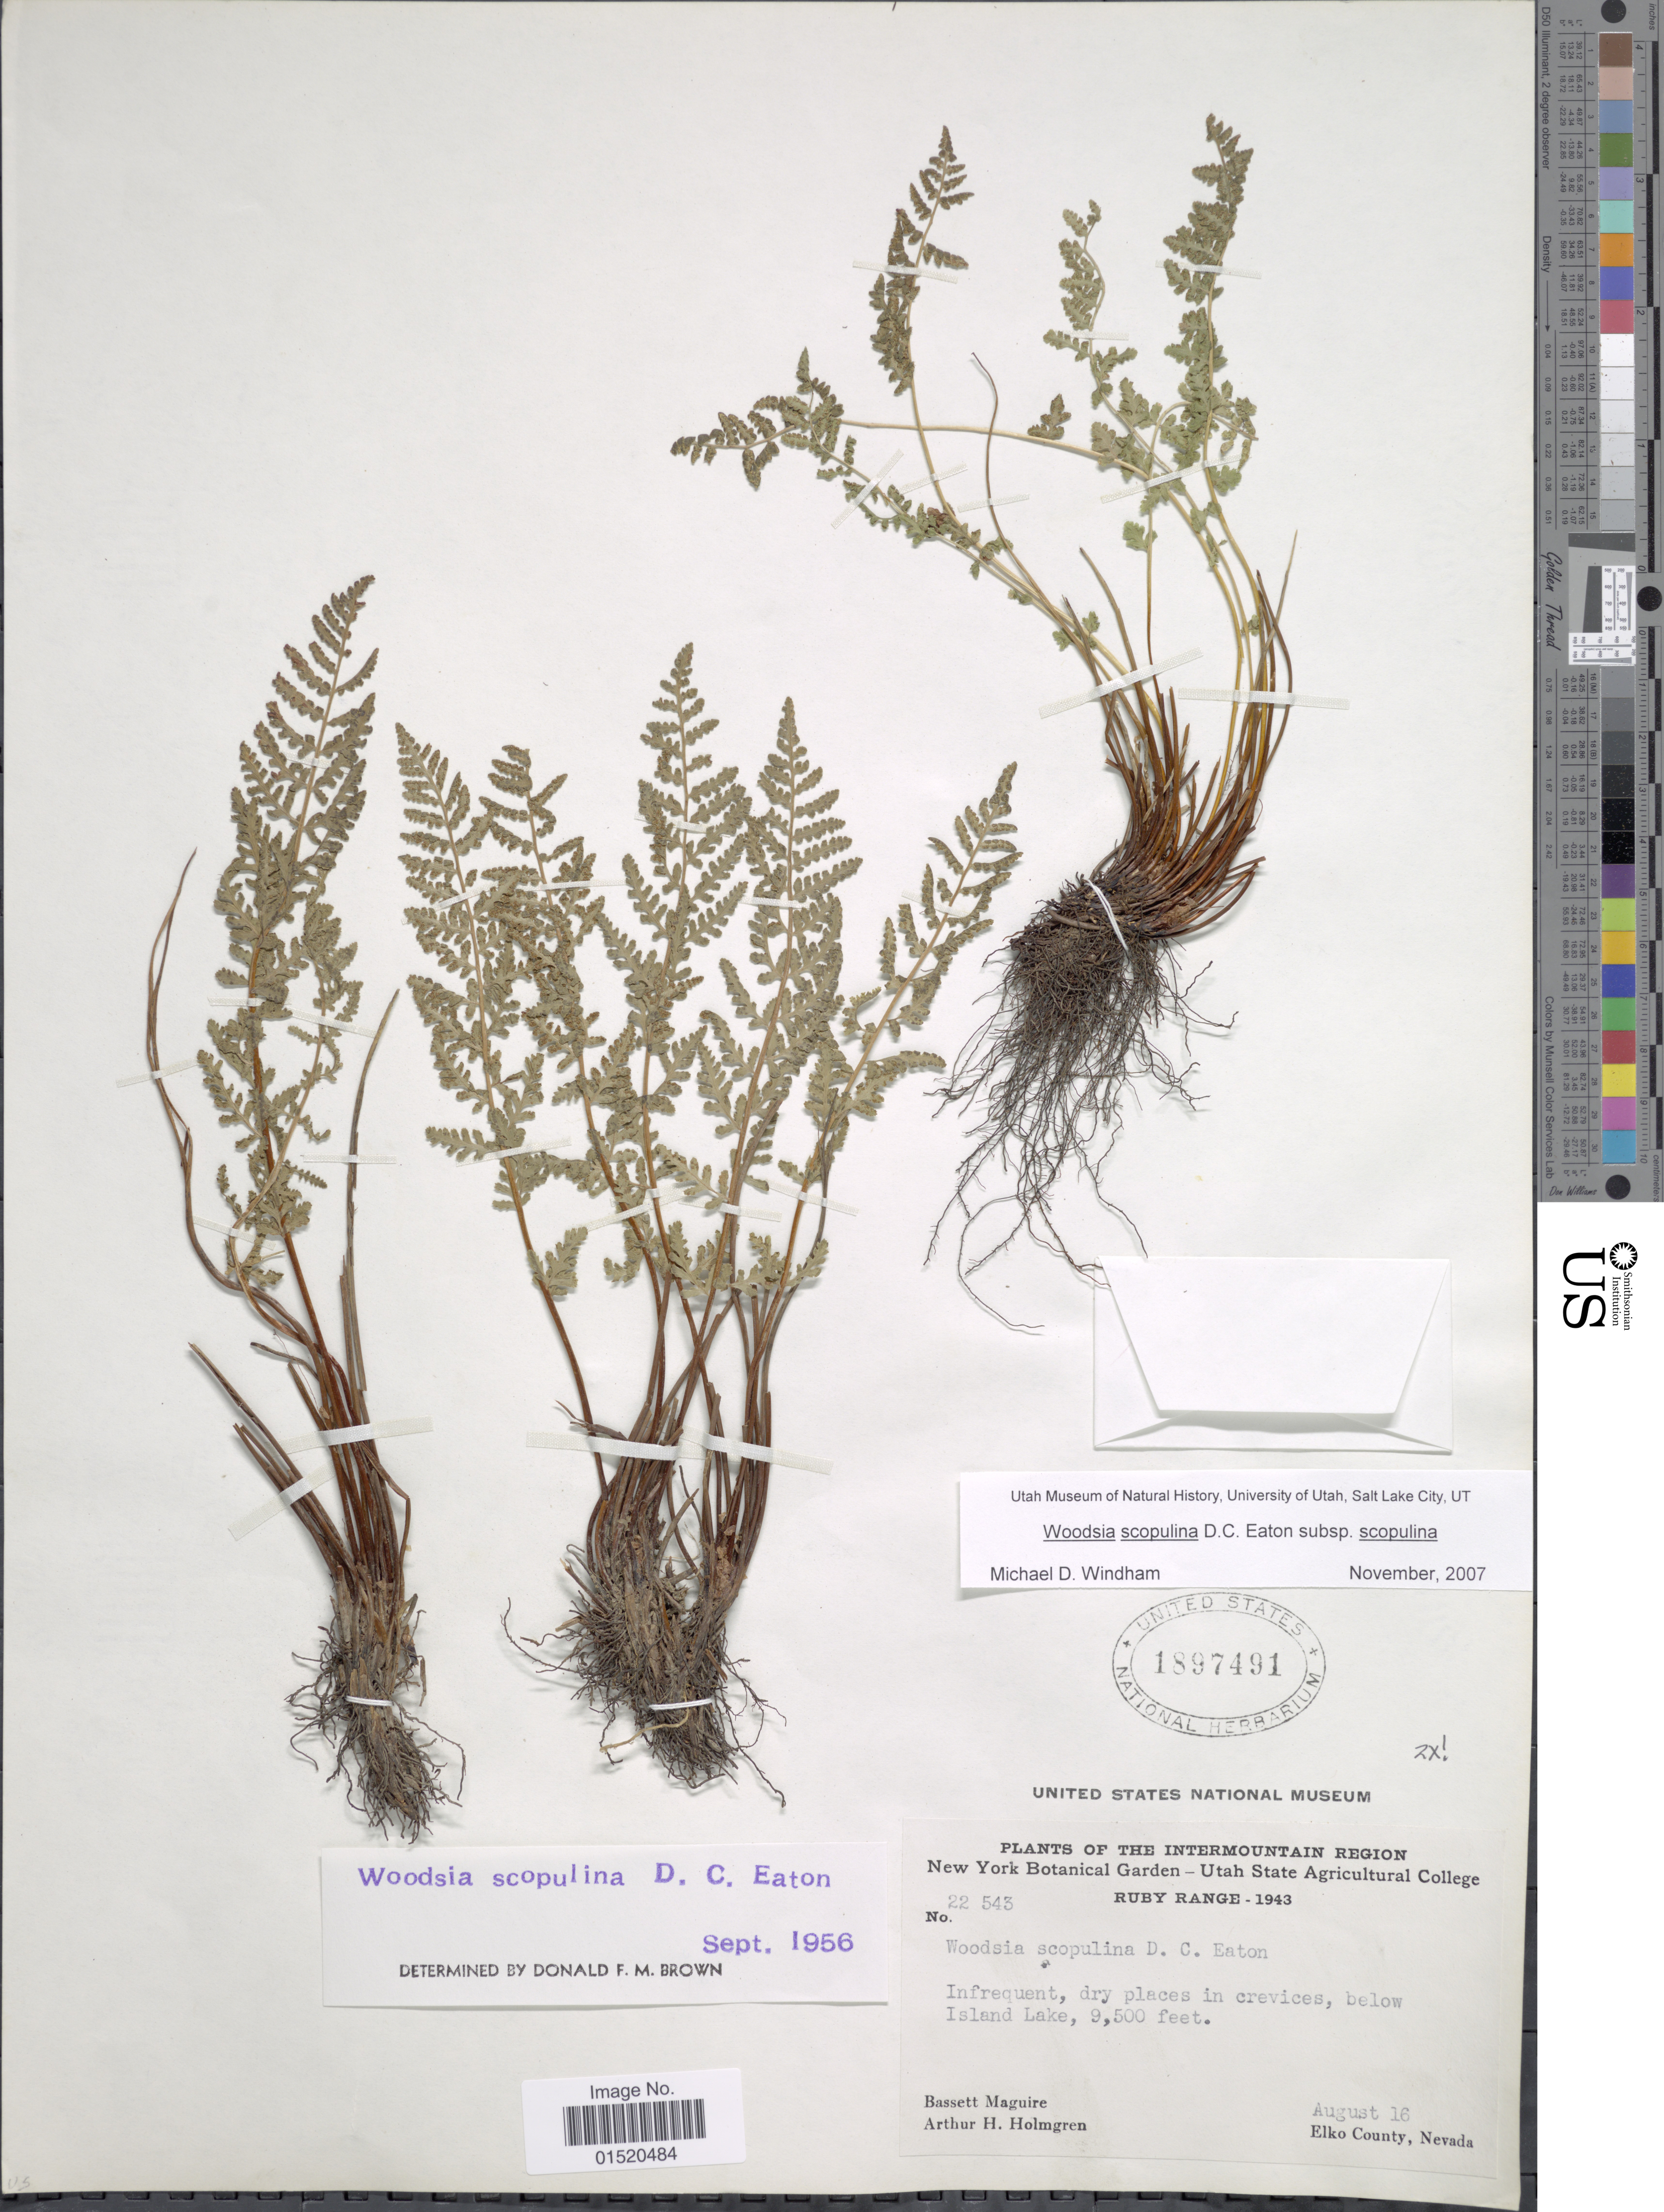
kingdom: Plantae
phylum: Tracheophyta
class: Polypodiopsida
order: Polypodiales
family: Woodsiaceae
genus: Woodsia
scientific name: Woodsia scopulina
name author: D.C. Eaton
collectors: B. Maguire & A. H. Holmgren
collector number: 22543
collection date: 1943-08-16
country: United States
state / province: Nevada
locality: The Intermountain Region, Infrequent, dry in crevices, below Island Lake, Elko County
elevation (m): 2896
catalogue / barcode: US 1897491